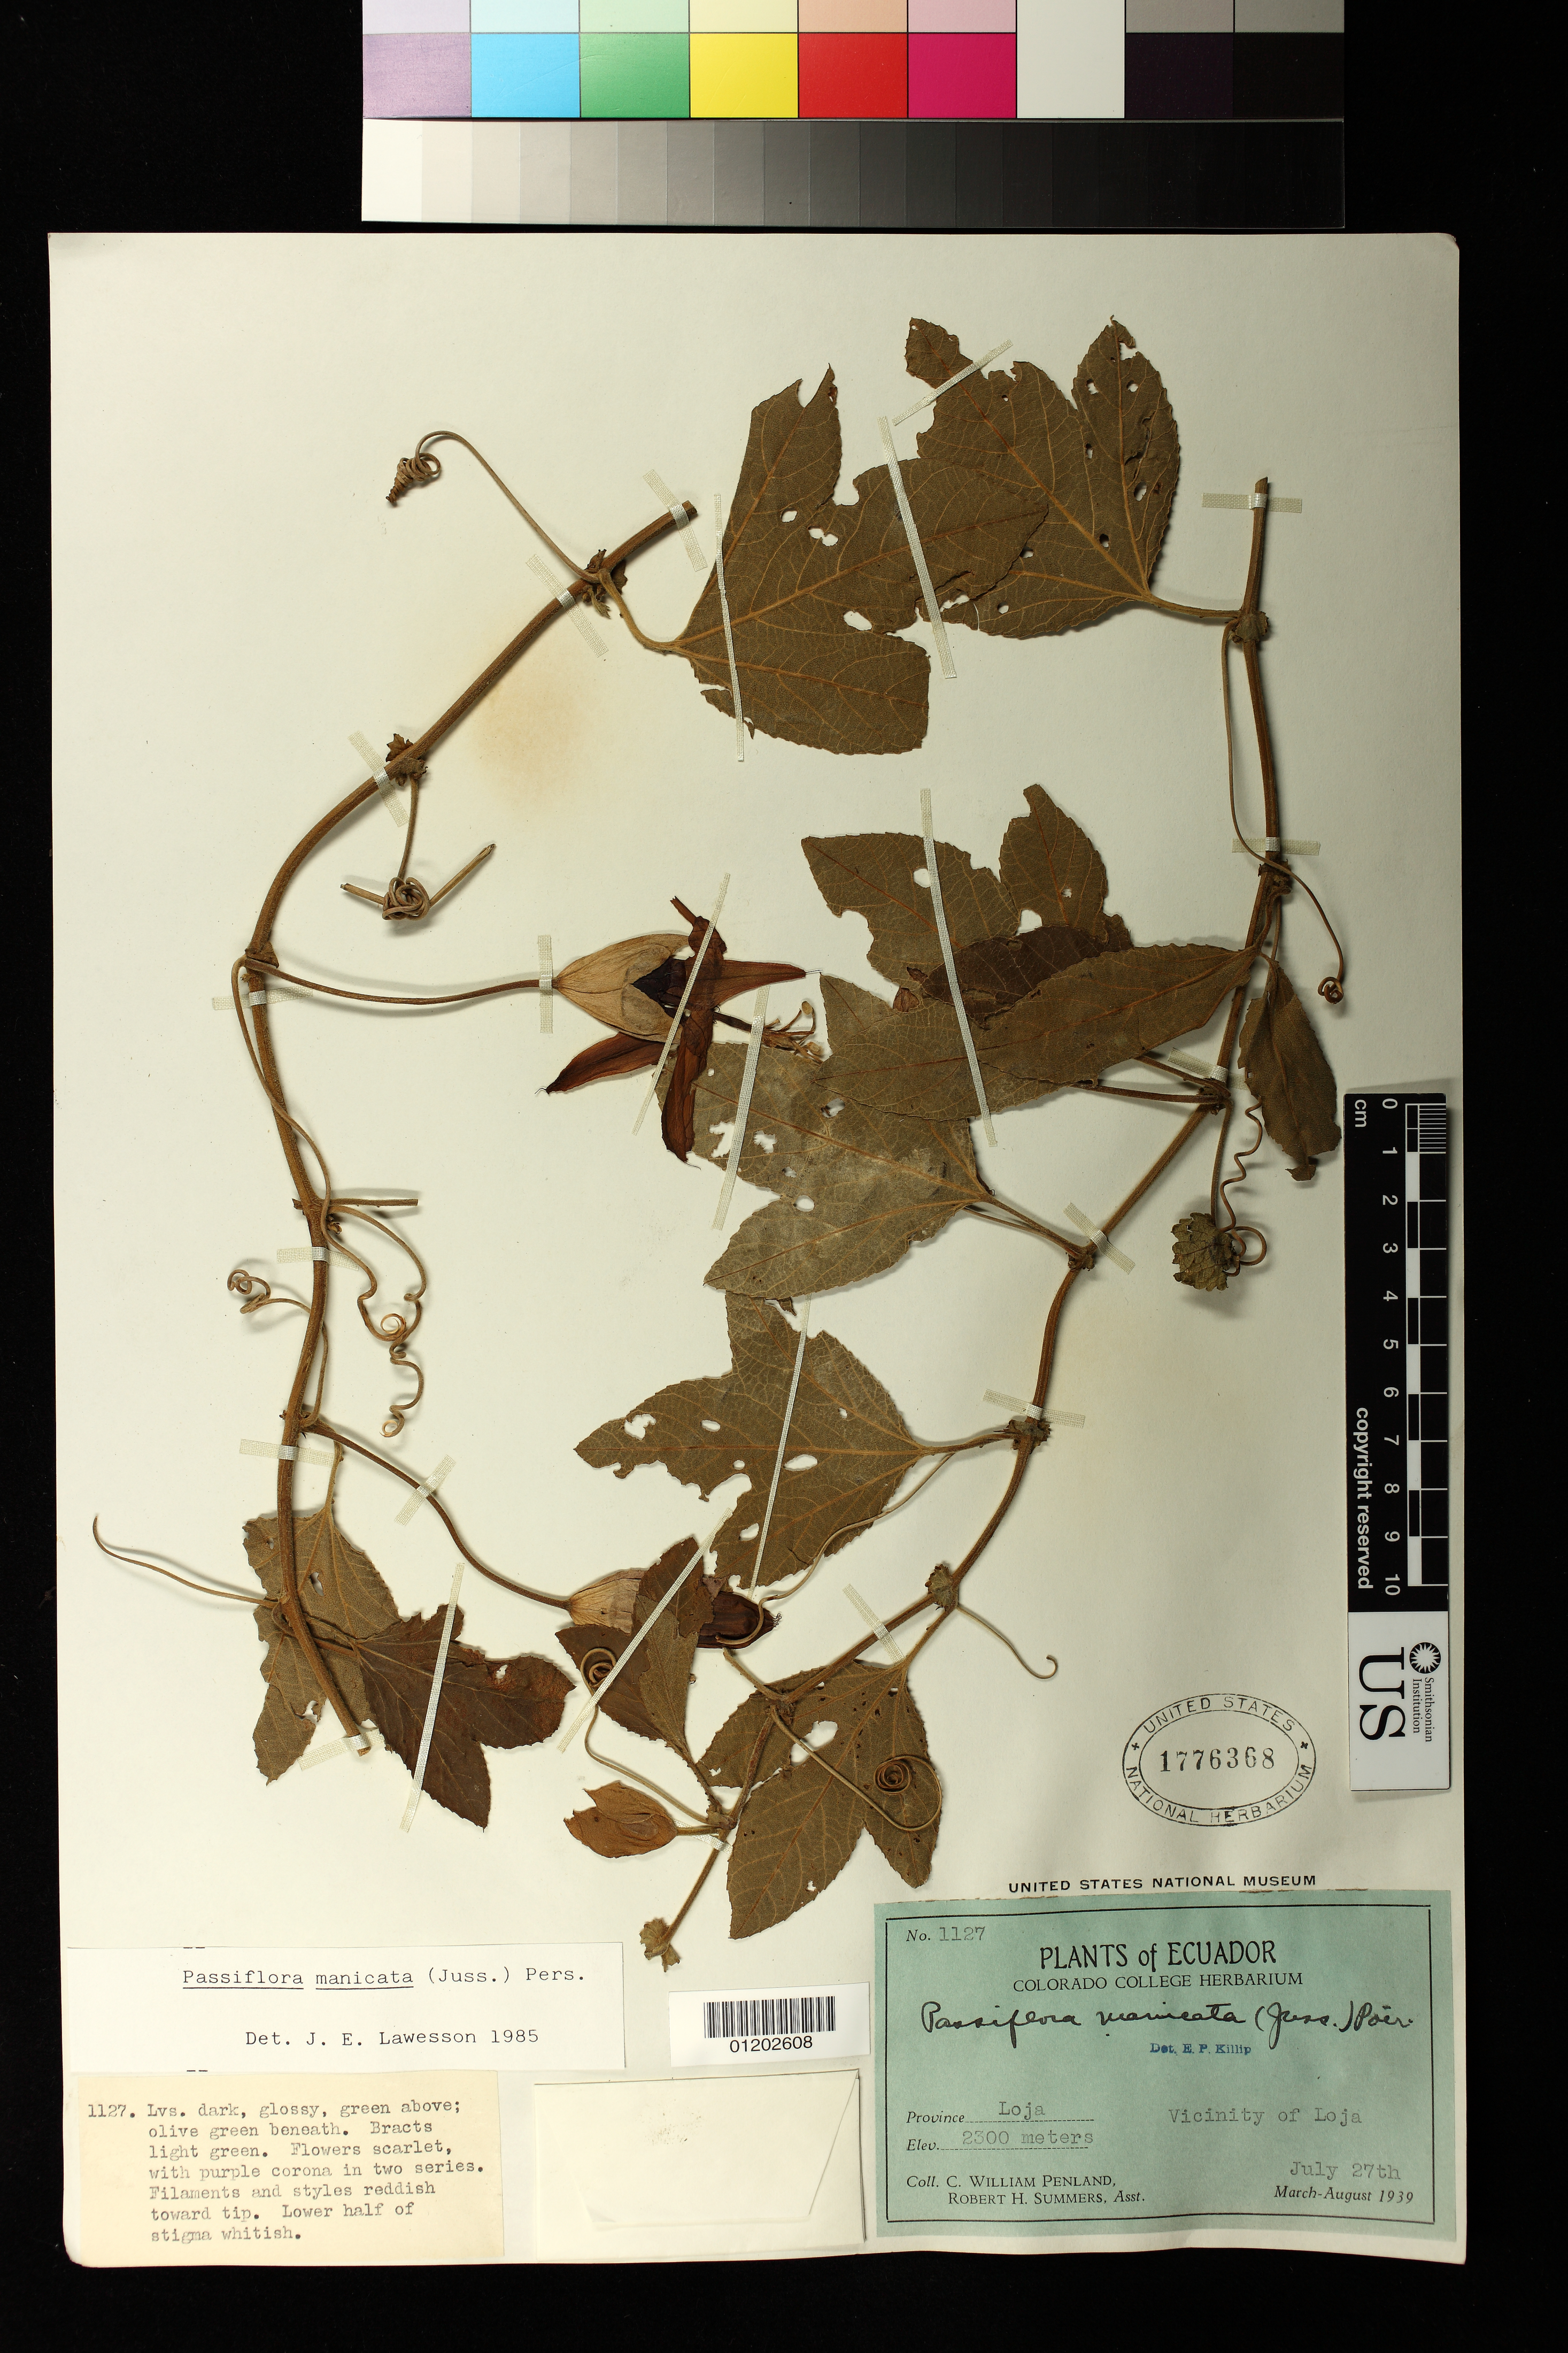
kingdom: Plantae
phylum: Tracheophyta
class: Magnoliopsida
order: Malpighiales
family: Passifloraceae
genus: Passiflora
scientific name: Passiflora manicata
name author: (Juss.) Pers.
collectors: C. W. Penland & R. Summers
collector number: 1127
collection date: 1939-07-27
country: Ecuador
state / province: Loja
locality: Vicinity of Loja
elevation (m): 2300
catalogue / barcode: US 1776368